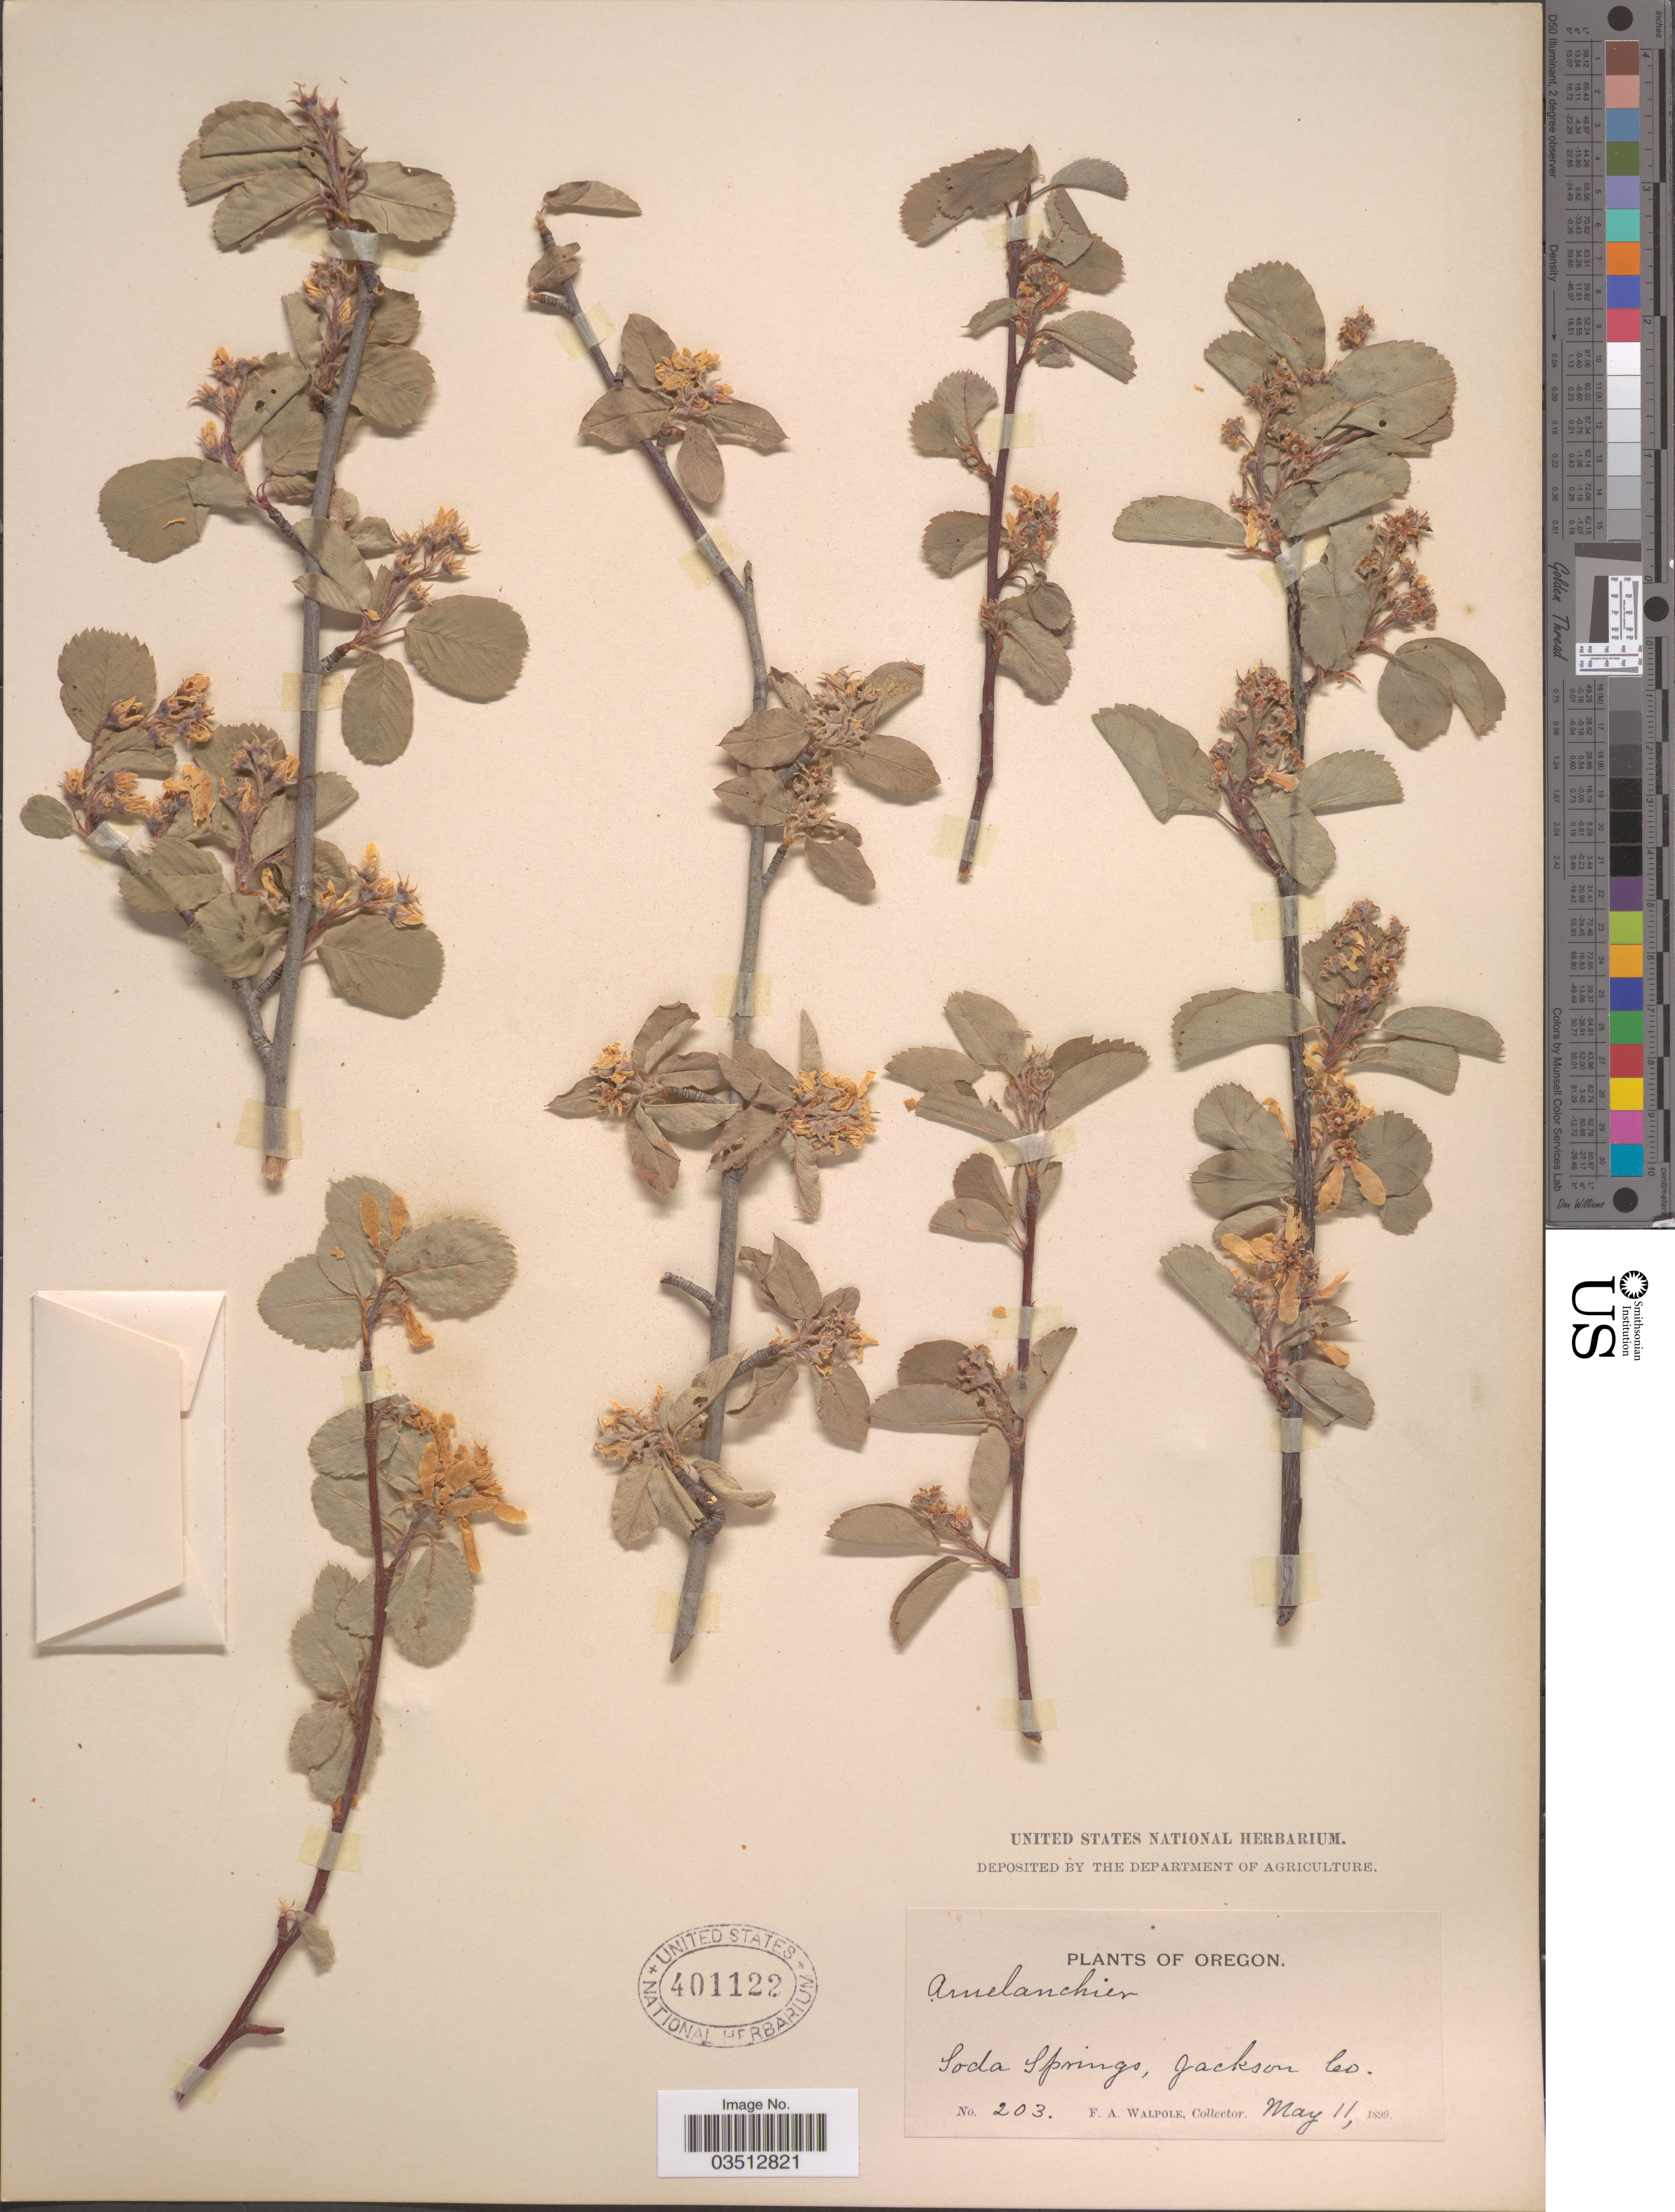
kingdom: Plantae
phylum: Tracheophyta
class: Magnoliopsida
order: Rosales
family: Rosaceae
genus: Amelanchier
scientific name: Amelanchier sp.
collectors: F. Walpole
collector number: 203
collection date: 1899-05-11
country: United States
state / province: Oregon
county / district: Jackson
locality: Soda Springs, Jackson Co.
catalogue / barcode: US 401122